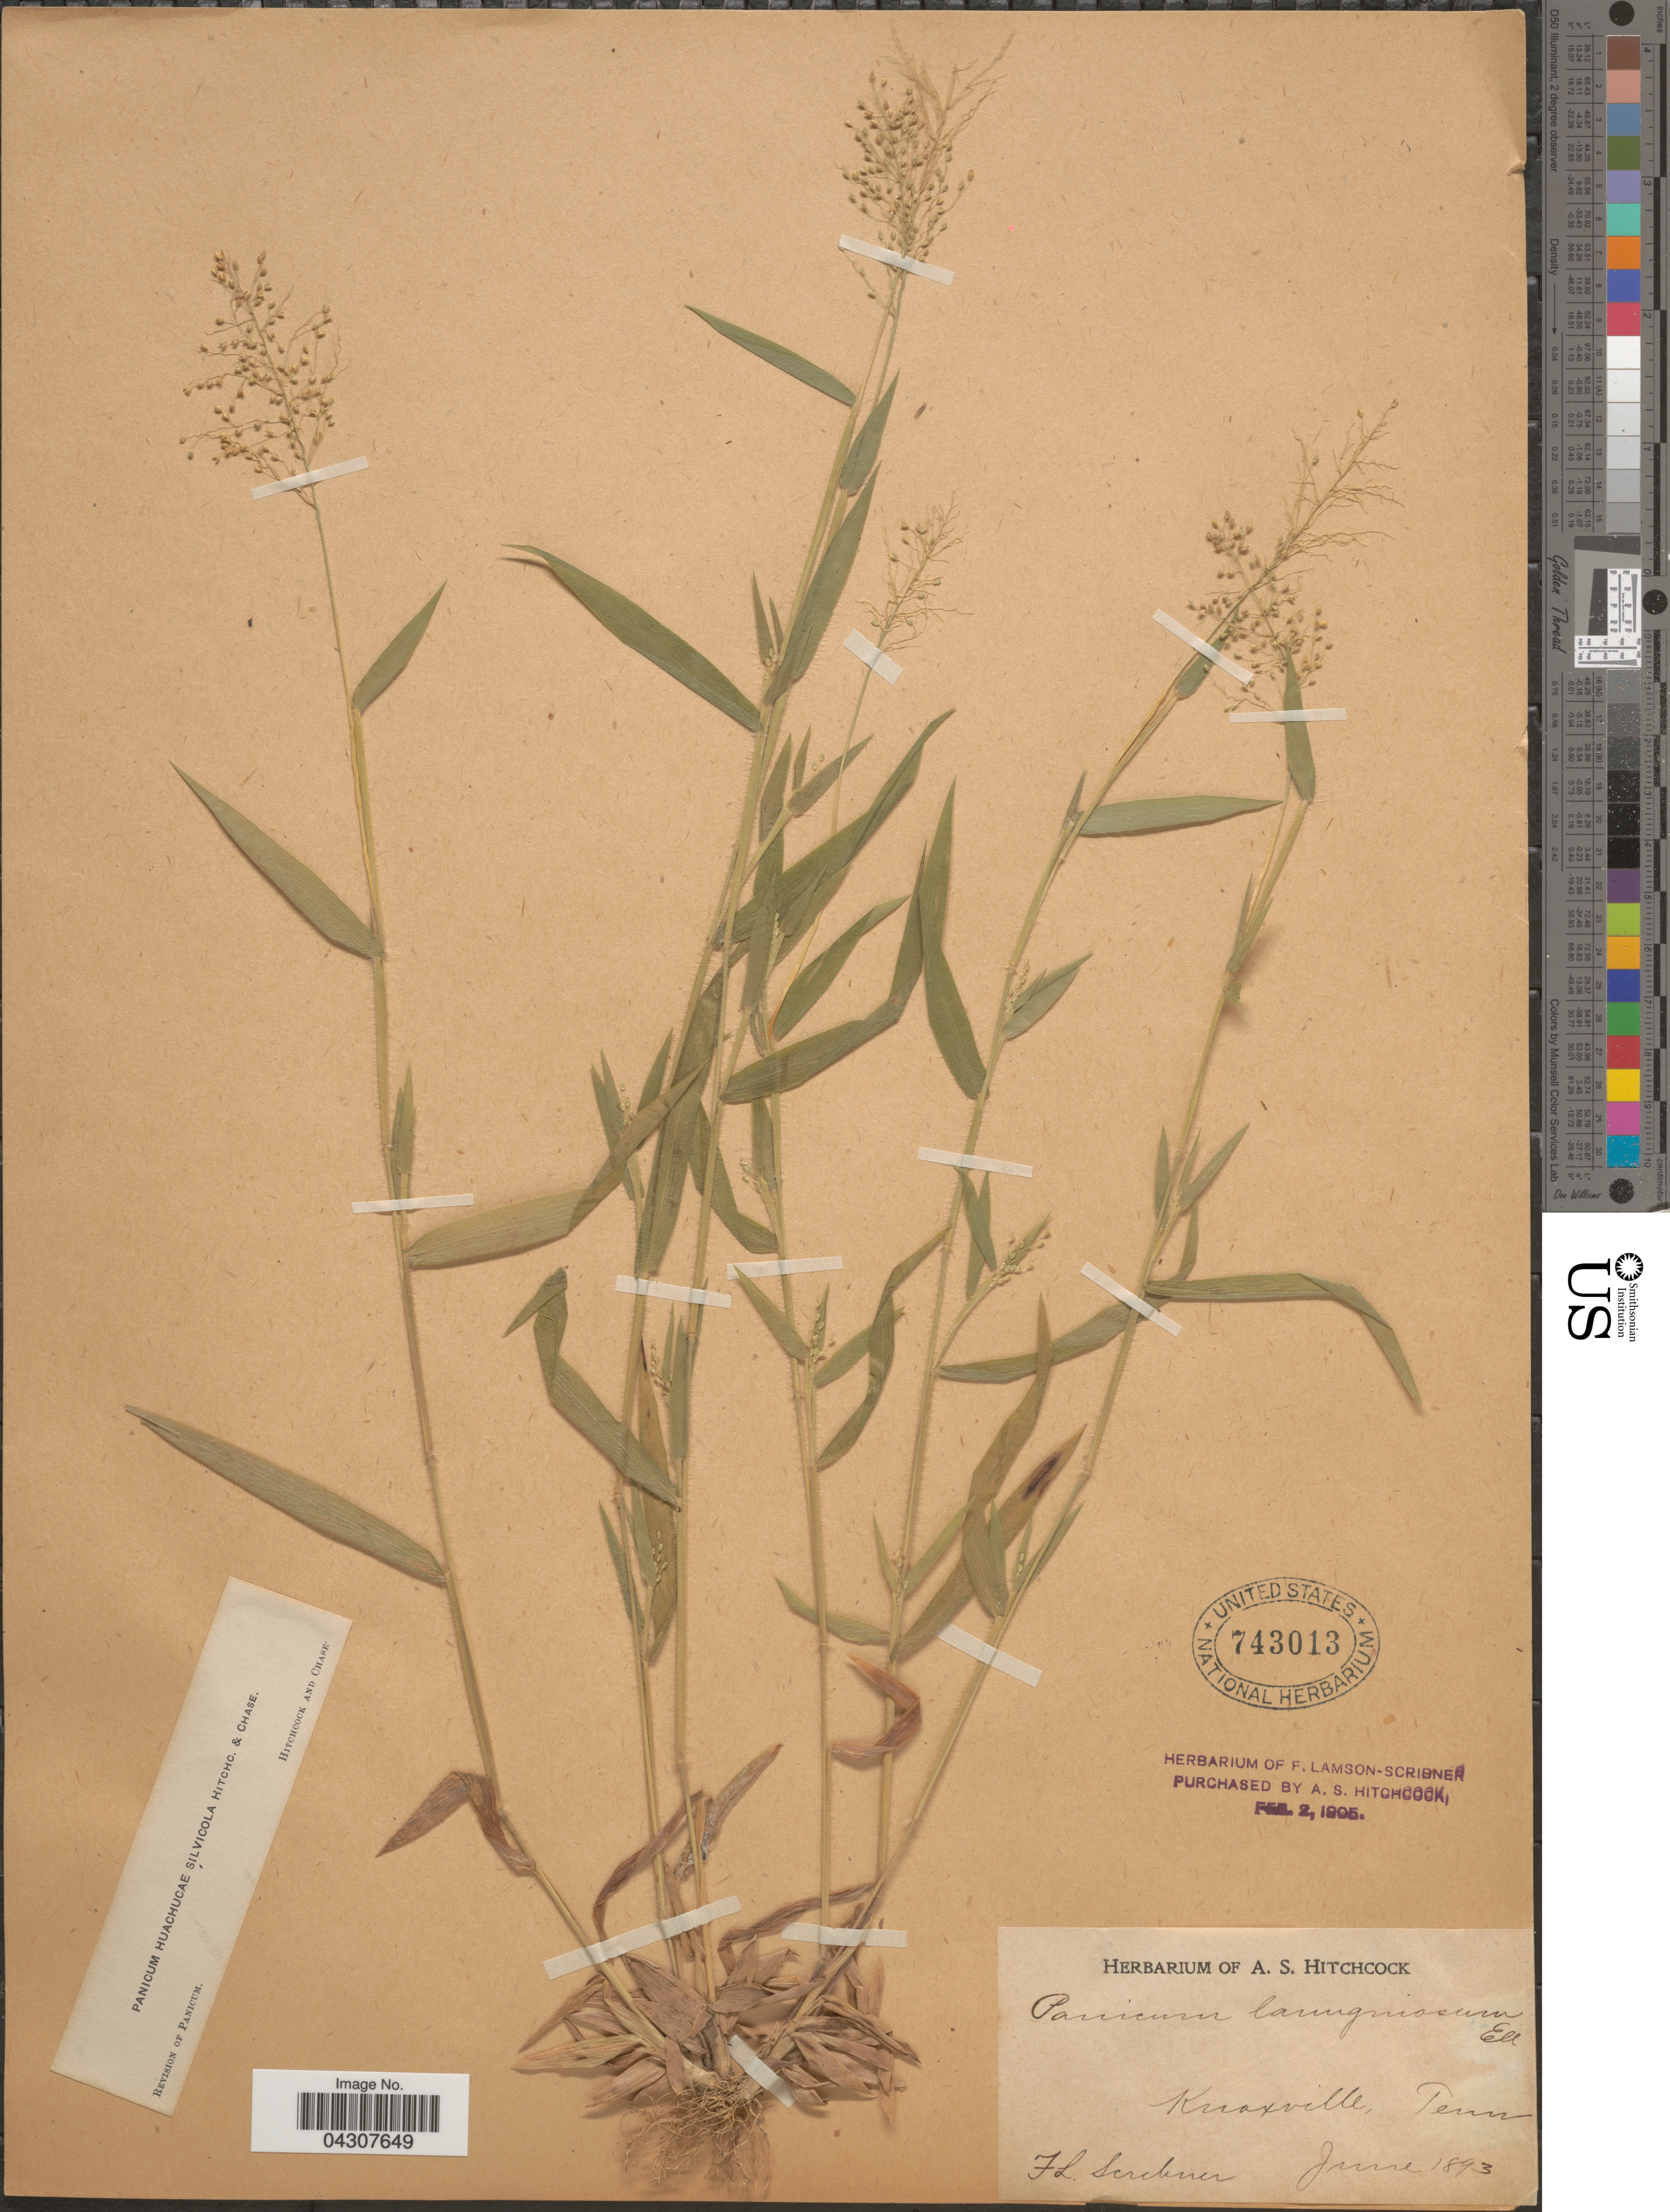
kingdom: Plantae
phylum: Tracheophyta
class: Liliopsida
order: Poales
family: Poaceae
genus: Dichanthelium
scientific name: Dichanthelium acuminatum var. acuminatum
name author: (Sw.) Gould & C.A. Clark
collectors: F. L. Scribner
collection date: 1893-07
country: United States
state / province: Tennessee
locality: Knoxville.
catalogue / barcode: US 743013